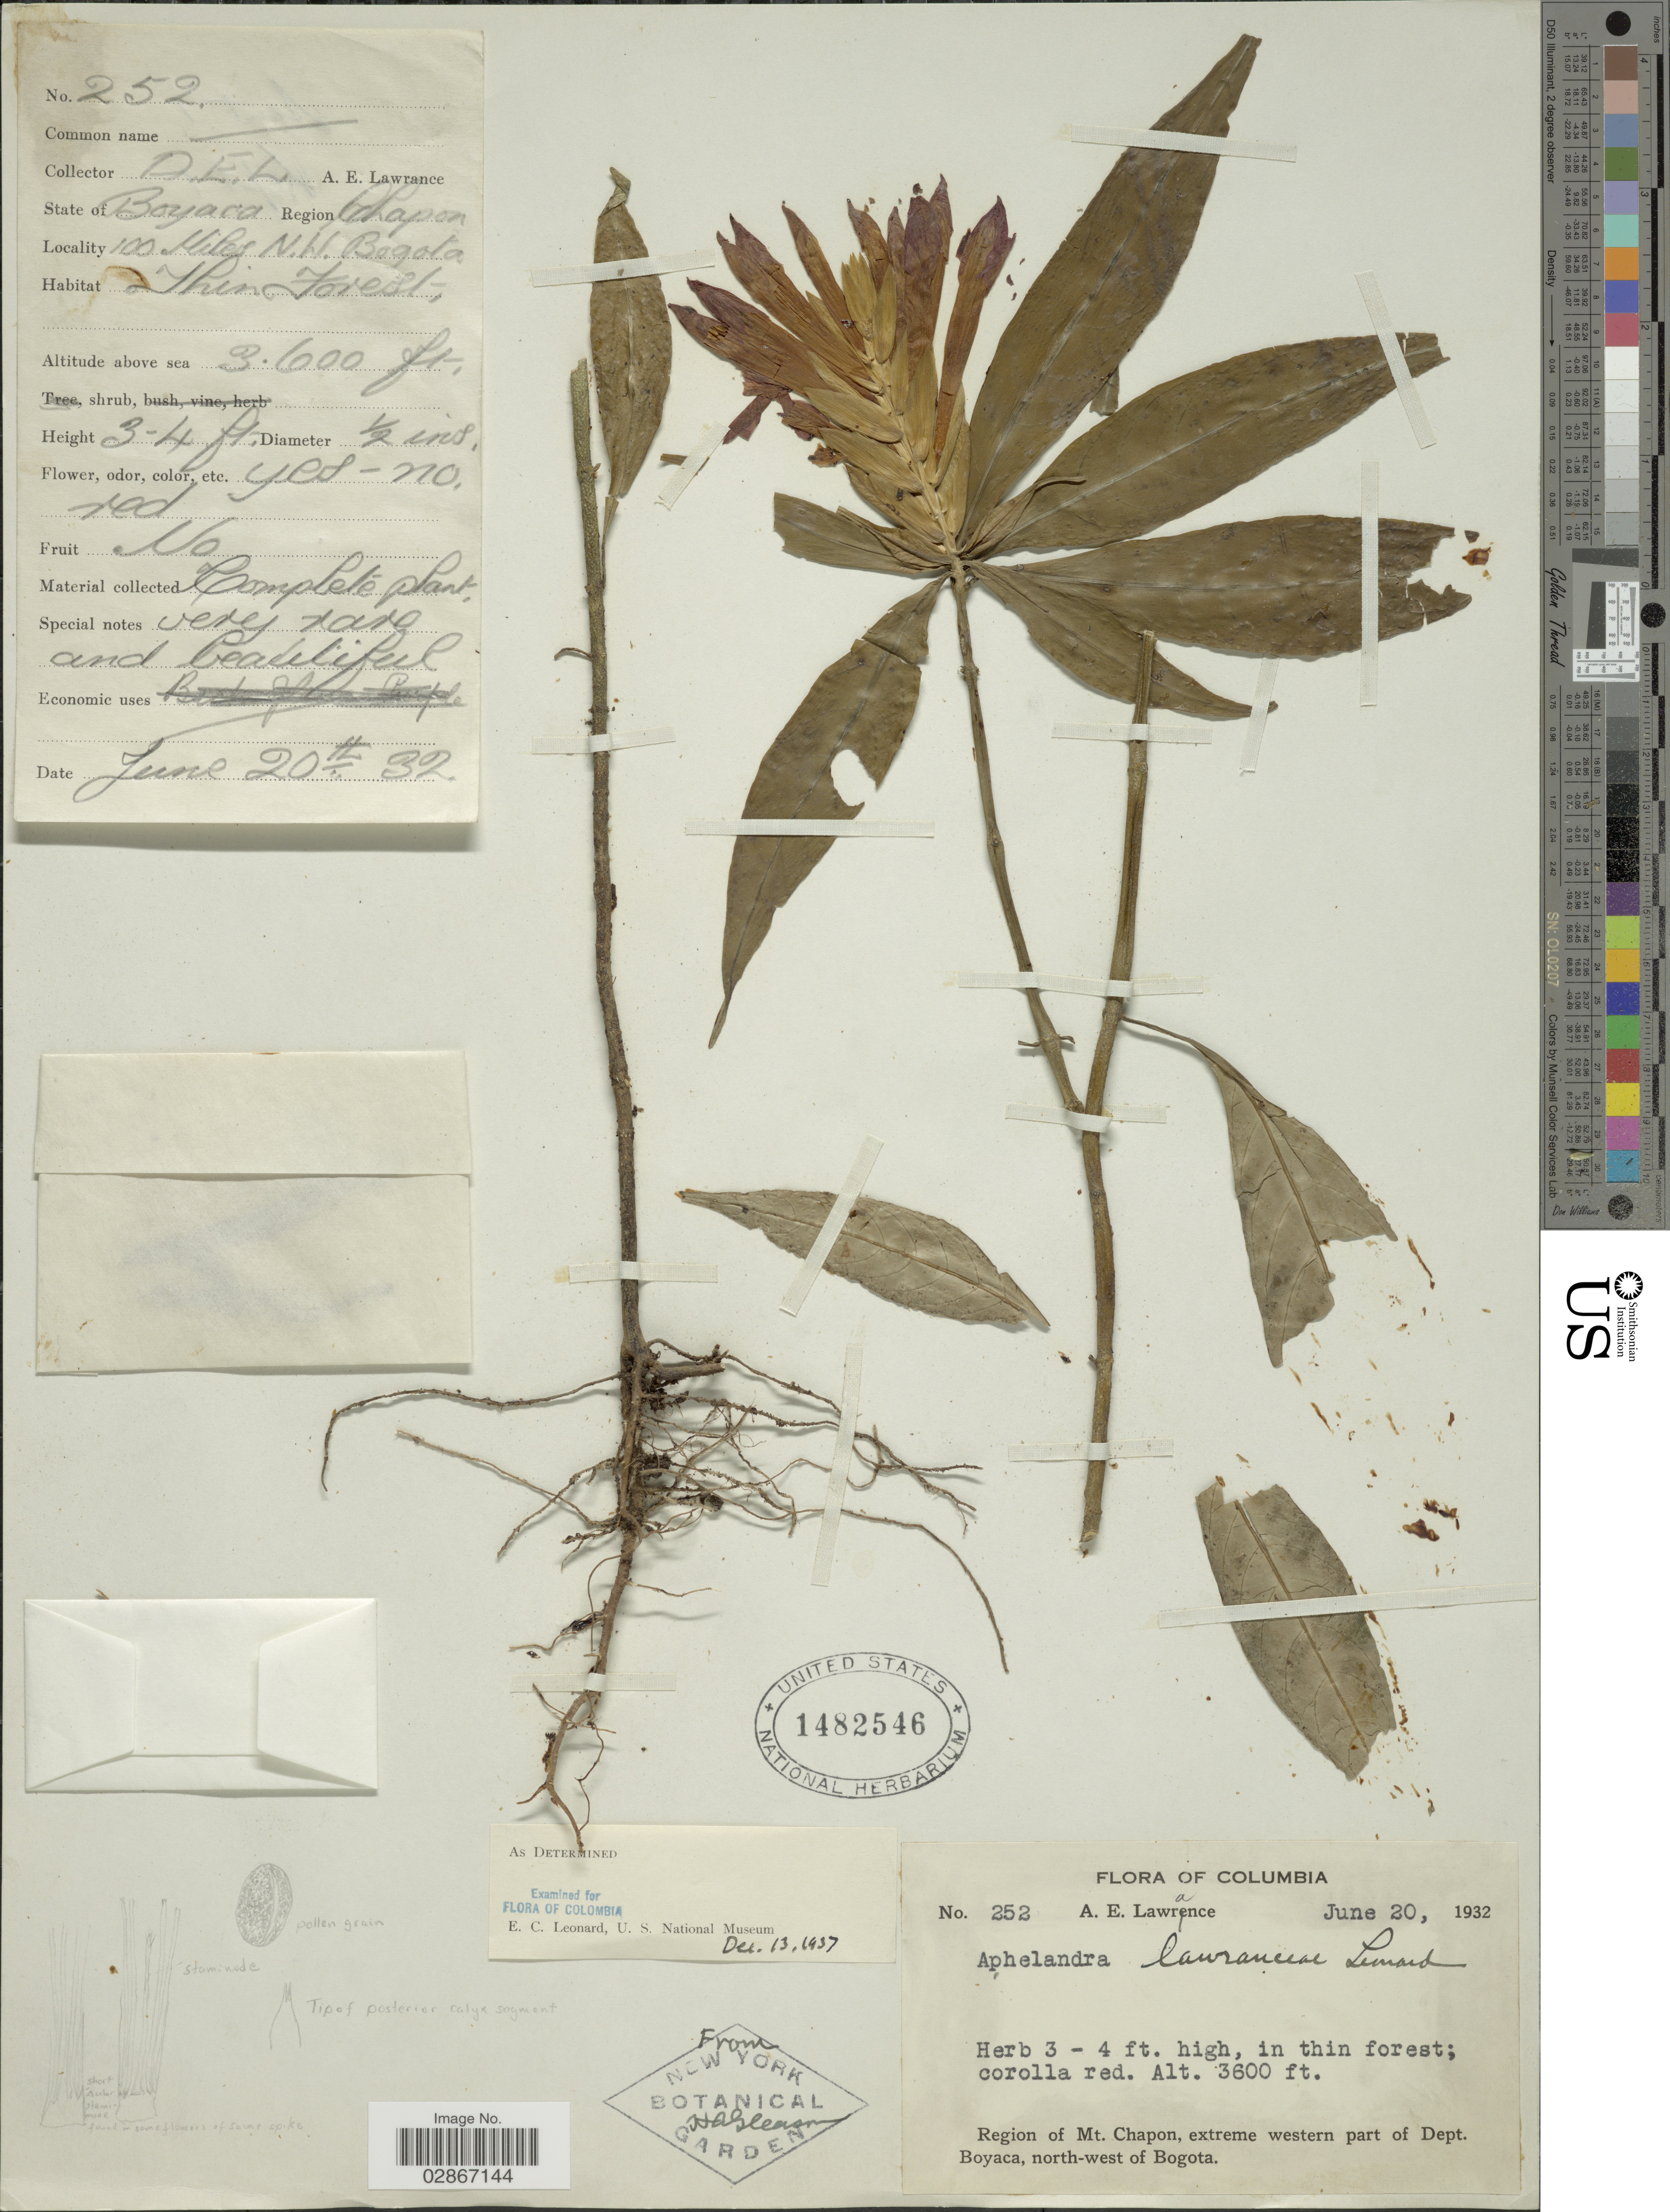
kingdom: Plantae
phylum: Tracheophyta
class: Magnoliopsida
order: Lamiales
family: Acanthaceae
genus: Aphelandra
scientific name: Aphelandra lawranceae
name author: Leonard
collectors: A. Lawrance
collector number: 252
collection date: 1932-06-20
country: Colombia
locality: Region of Mt. Chapon, extreme western part of Dept. Boyaca, 100 miles N.W. of Bogota.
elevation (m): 1097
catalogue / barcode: US 1482546